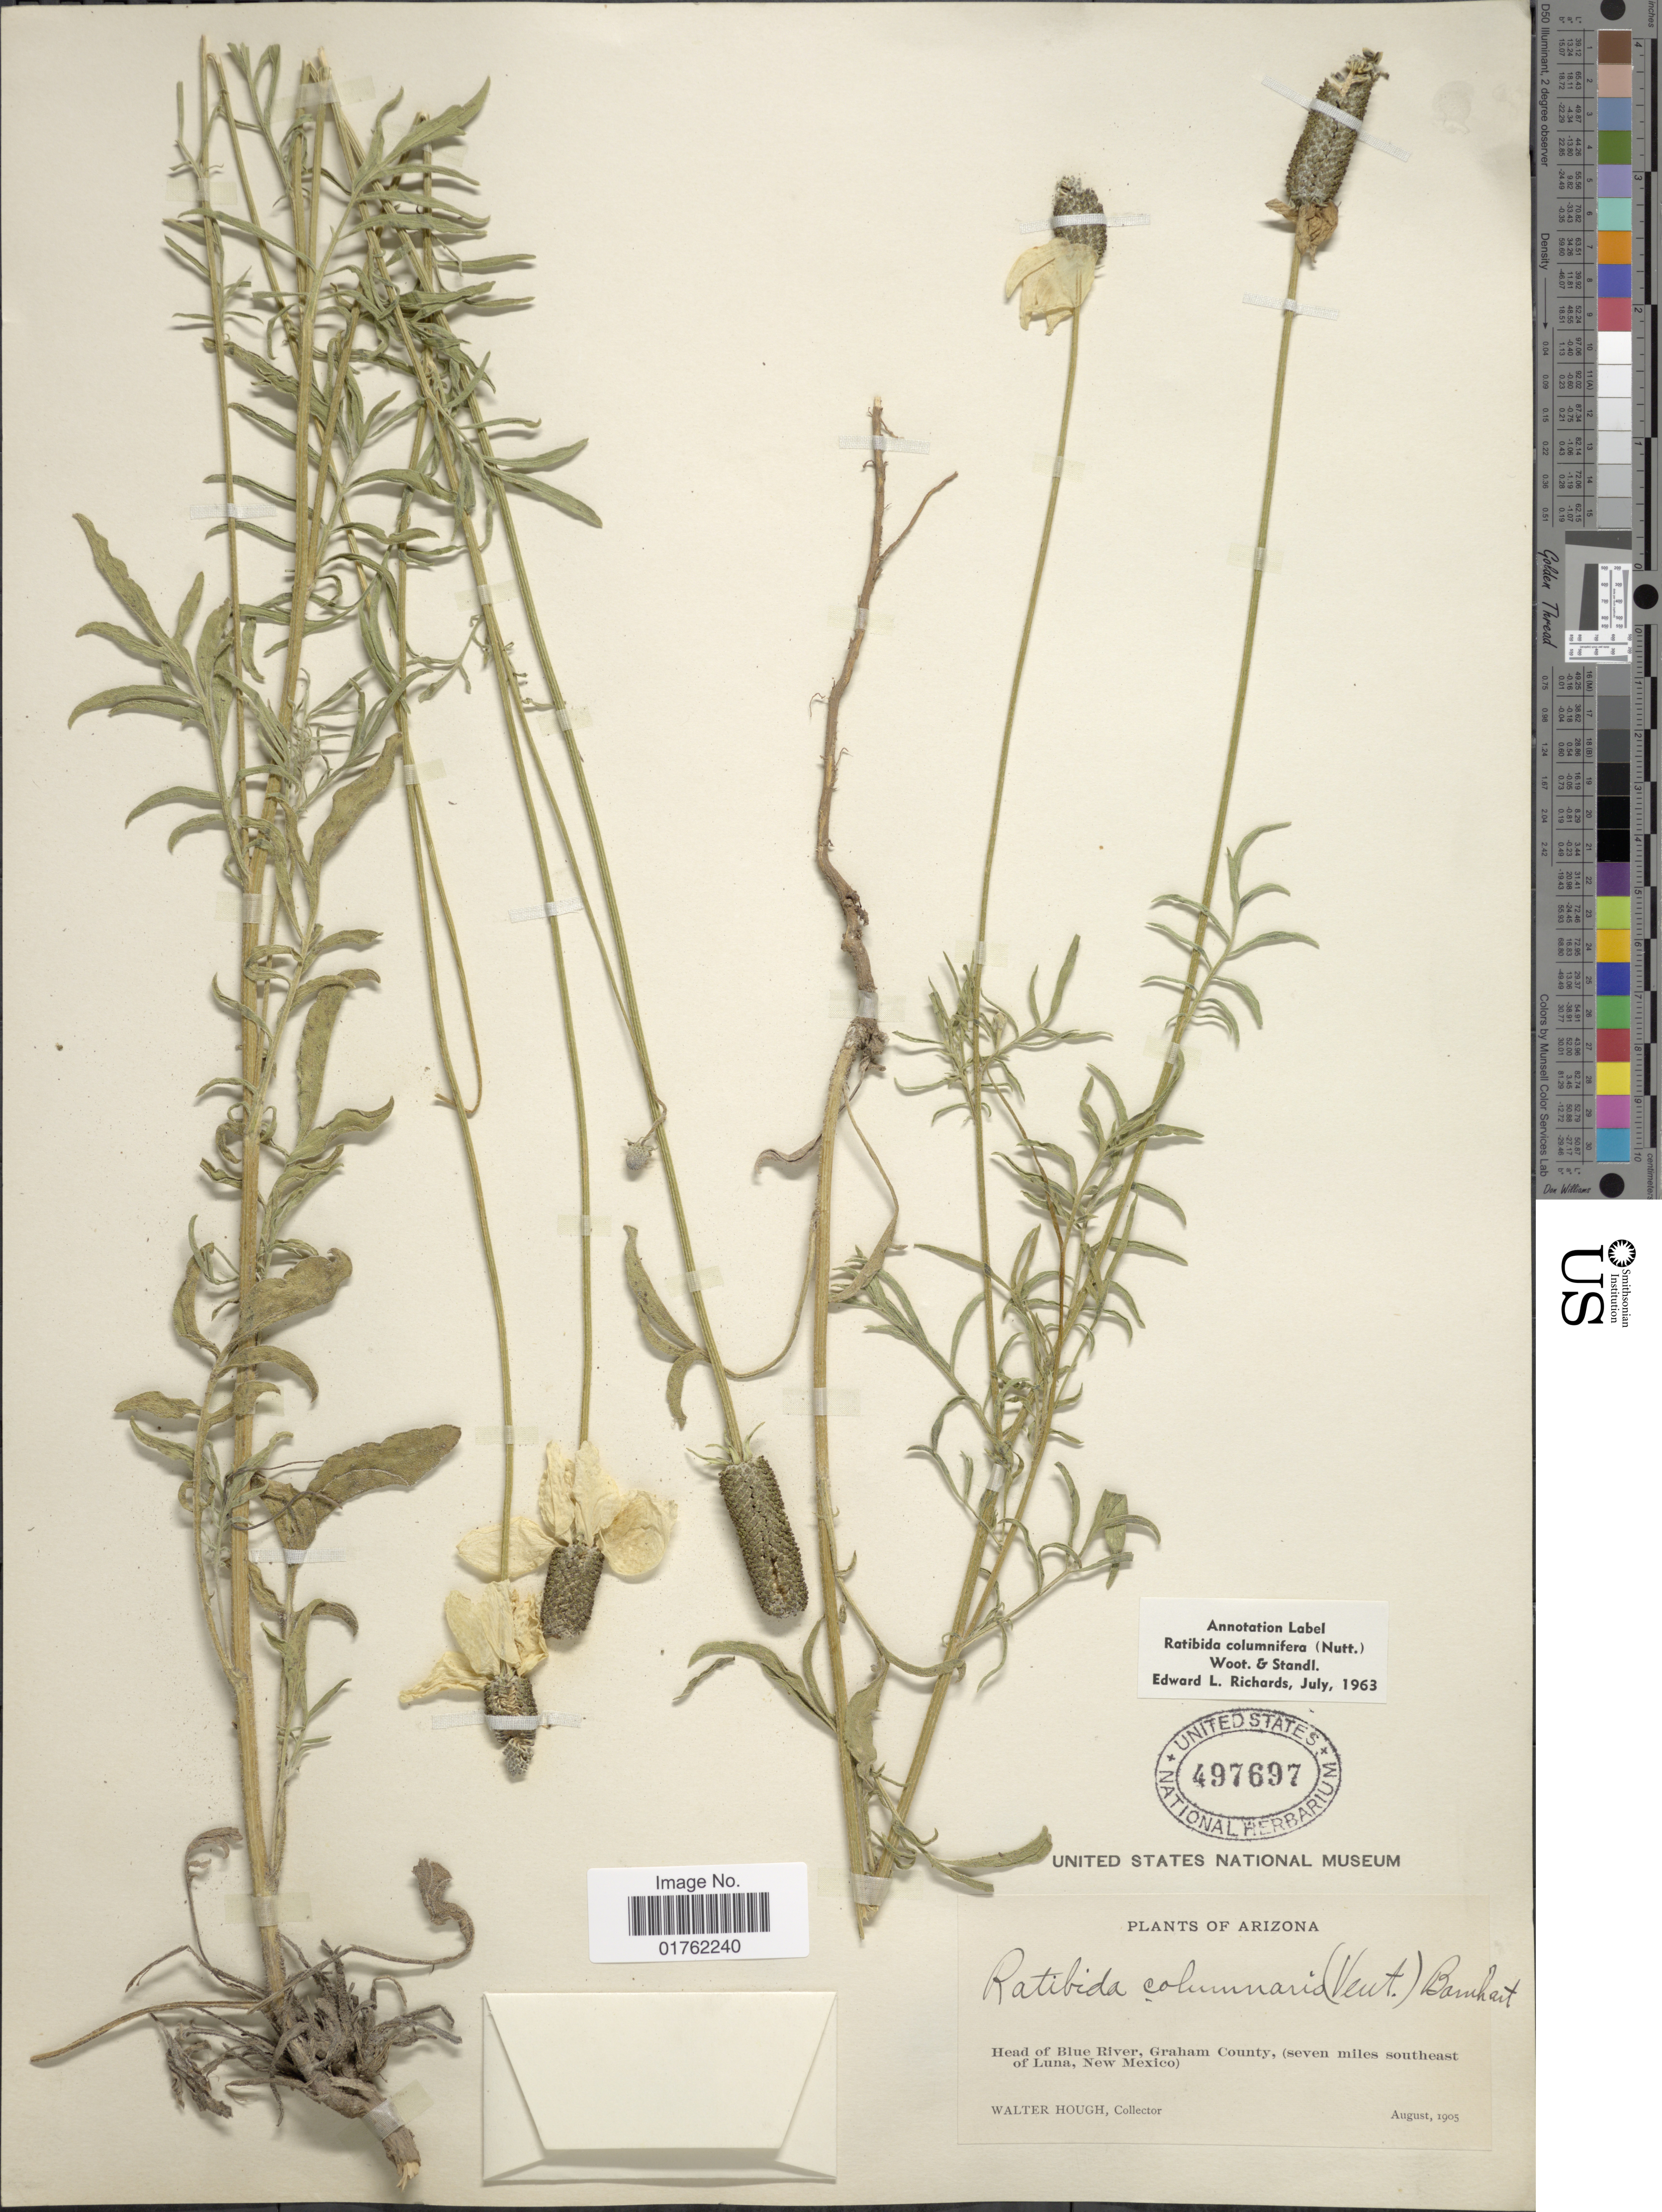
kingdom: Plantae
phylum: Tracheophyta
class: Magnoliopsida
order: Asterales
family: Asteraceae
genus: Ratibida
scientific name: Ratibida columnaris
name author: (Pursh) D. Don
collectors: W. Hough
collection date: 1905-08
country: United States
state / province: New Mexico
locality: Arizona, Head of Blue River, Graham County, (seven miles southeast of Luna, New Mexico)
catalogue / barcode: US 497697